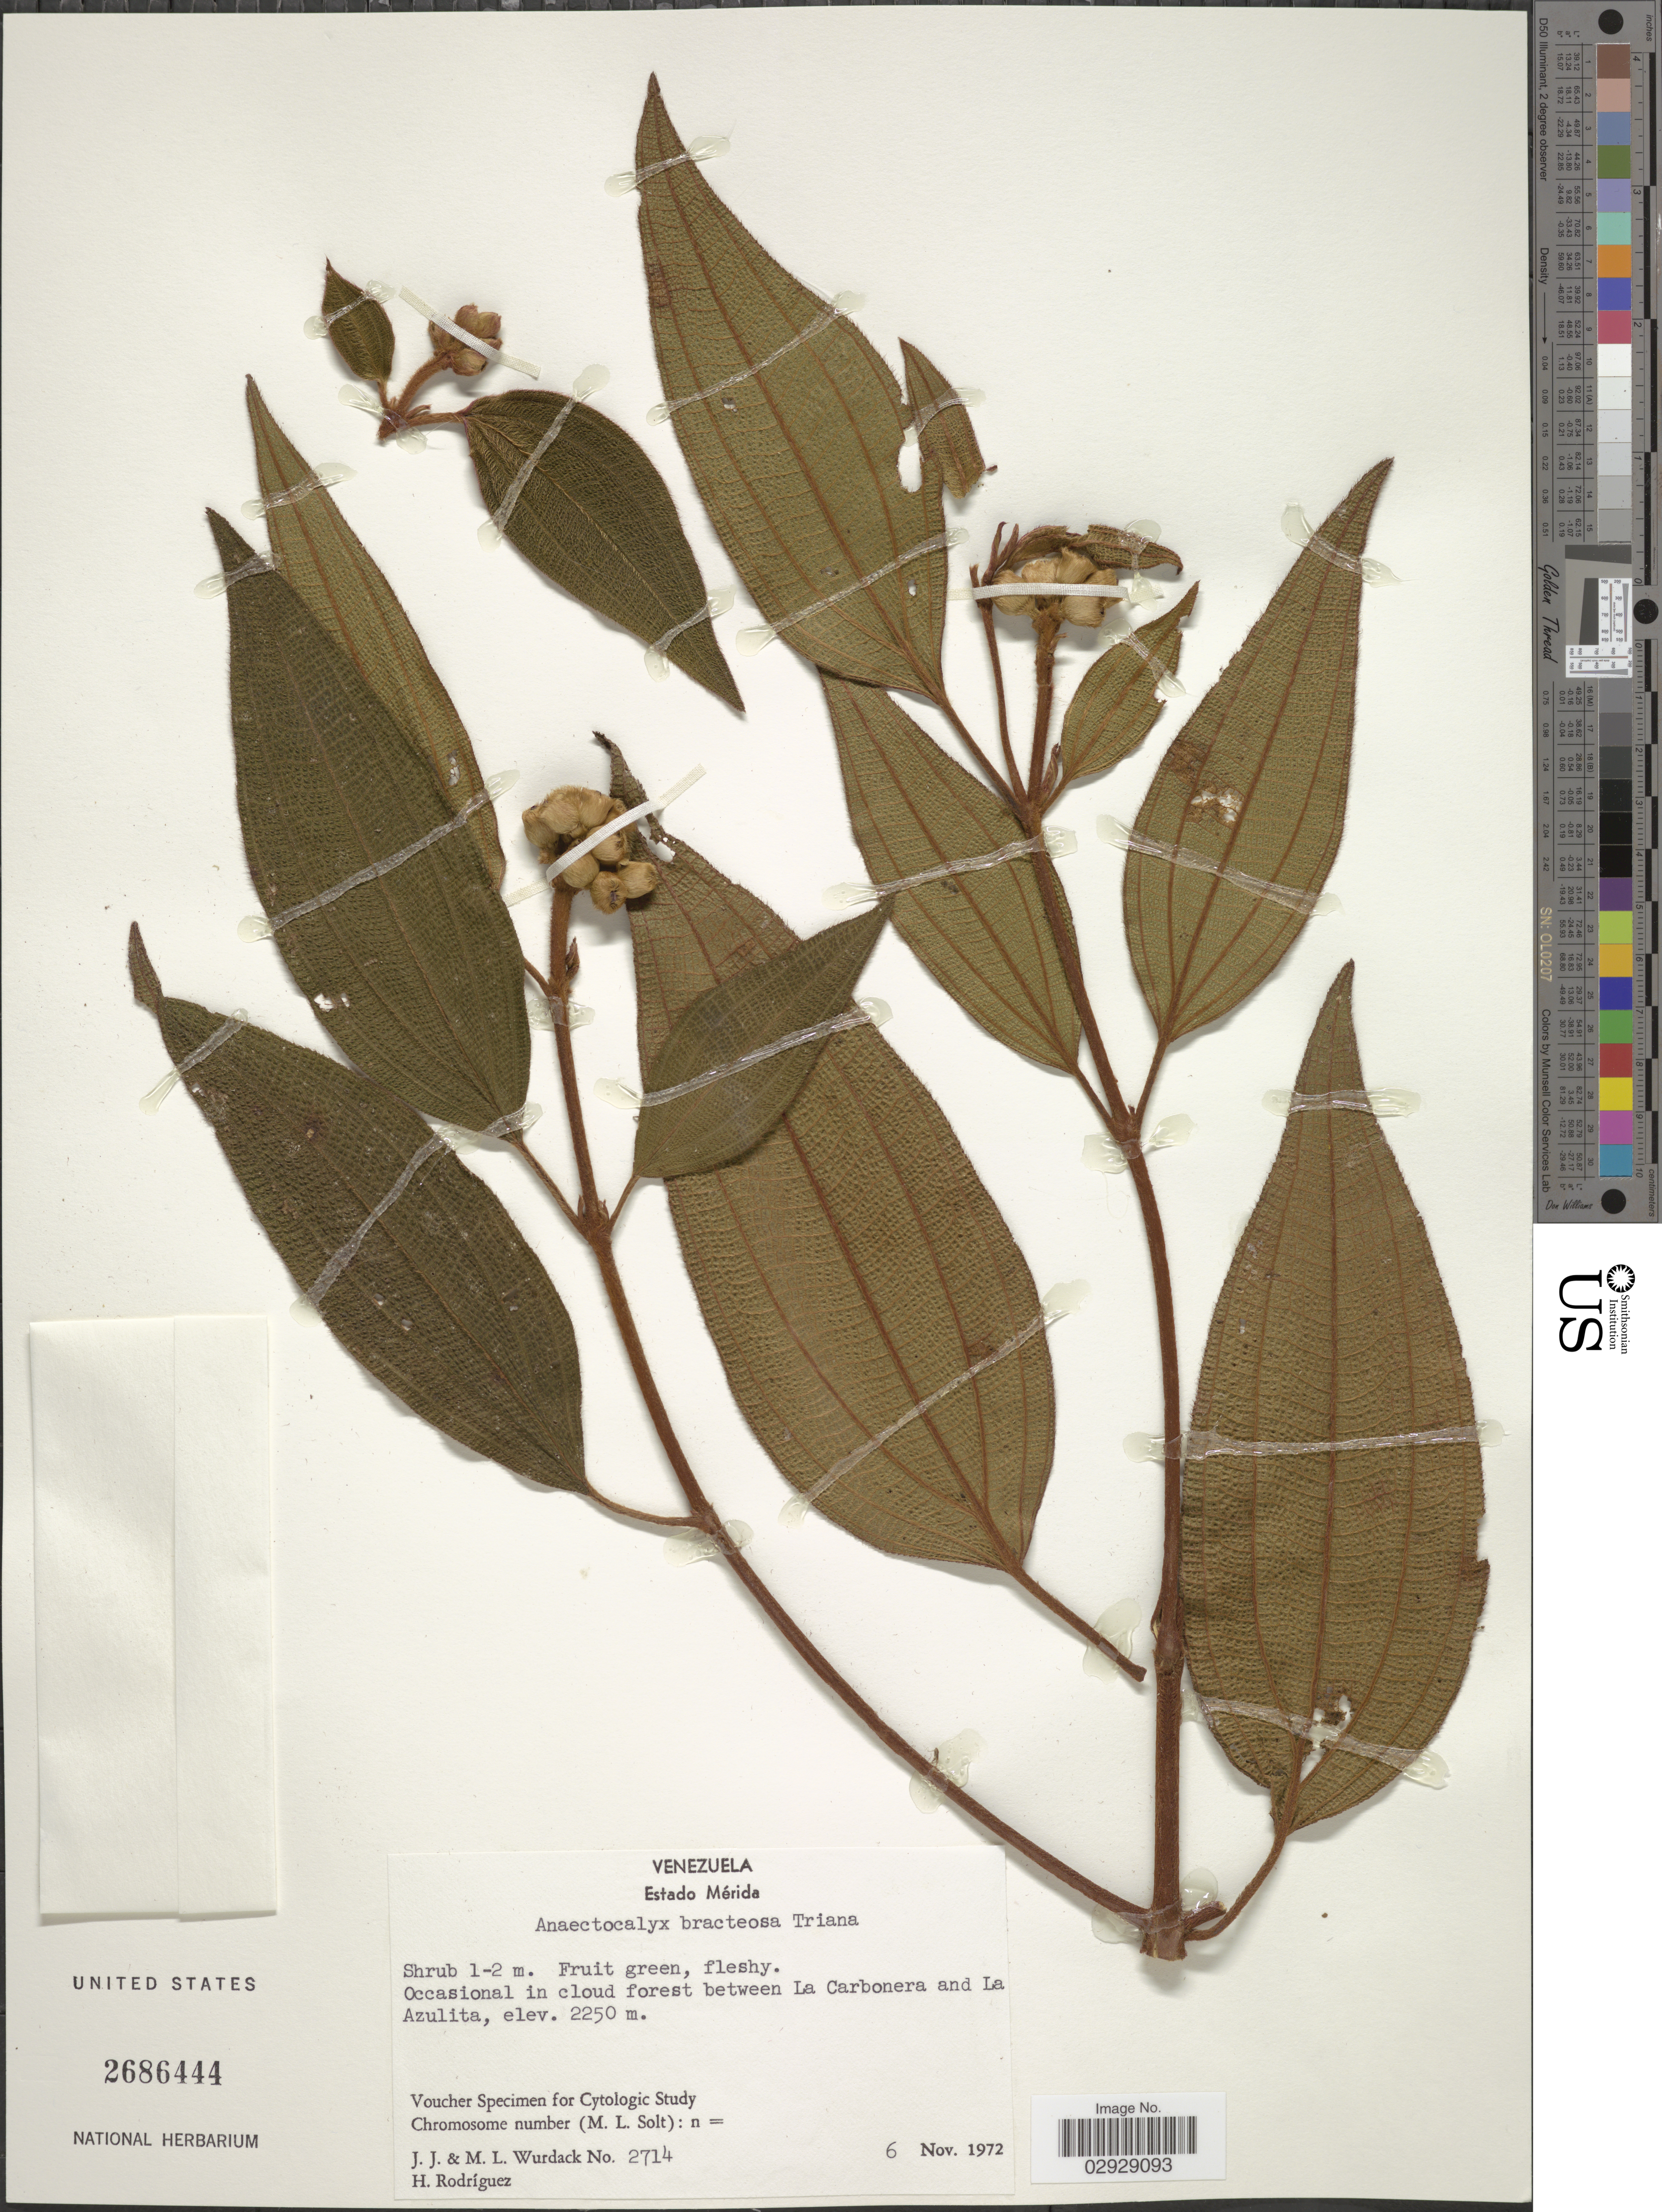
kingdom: Plantae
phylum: Tracheophyta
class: Magnoliopsida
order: Myrtales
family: Melastomataceae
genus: Anaectocalyx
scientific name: Anaectocalyx bracteosa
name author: (Naudin) Triana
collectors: J. J. Wurdack, M. L. Wurdack & H. Rodríguez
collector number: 2741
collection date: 1972-11-06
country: Venezuela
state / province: Mérida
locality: Occasional in cloud forest between La Carbonera and La Azulita.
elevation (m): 2250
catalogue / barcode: US 2686444